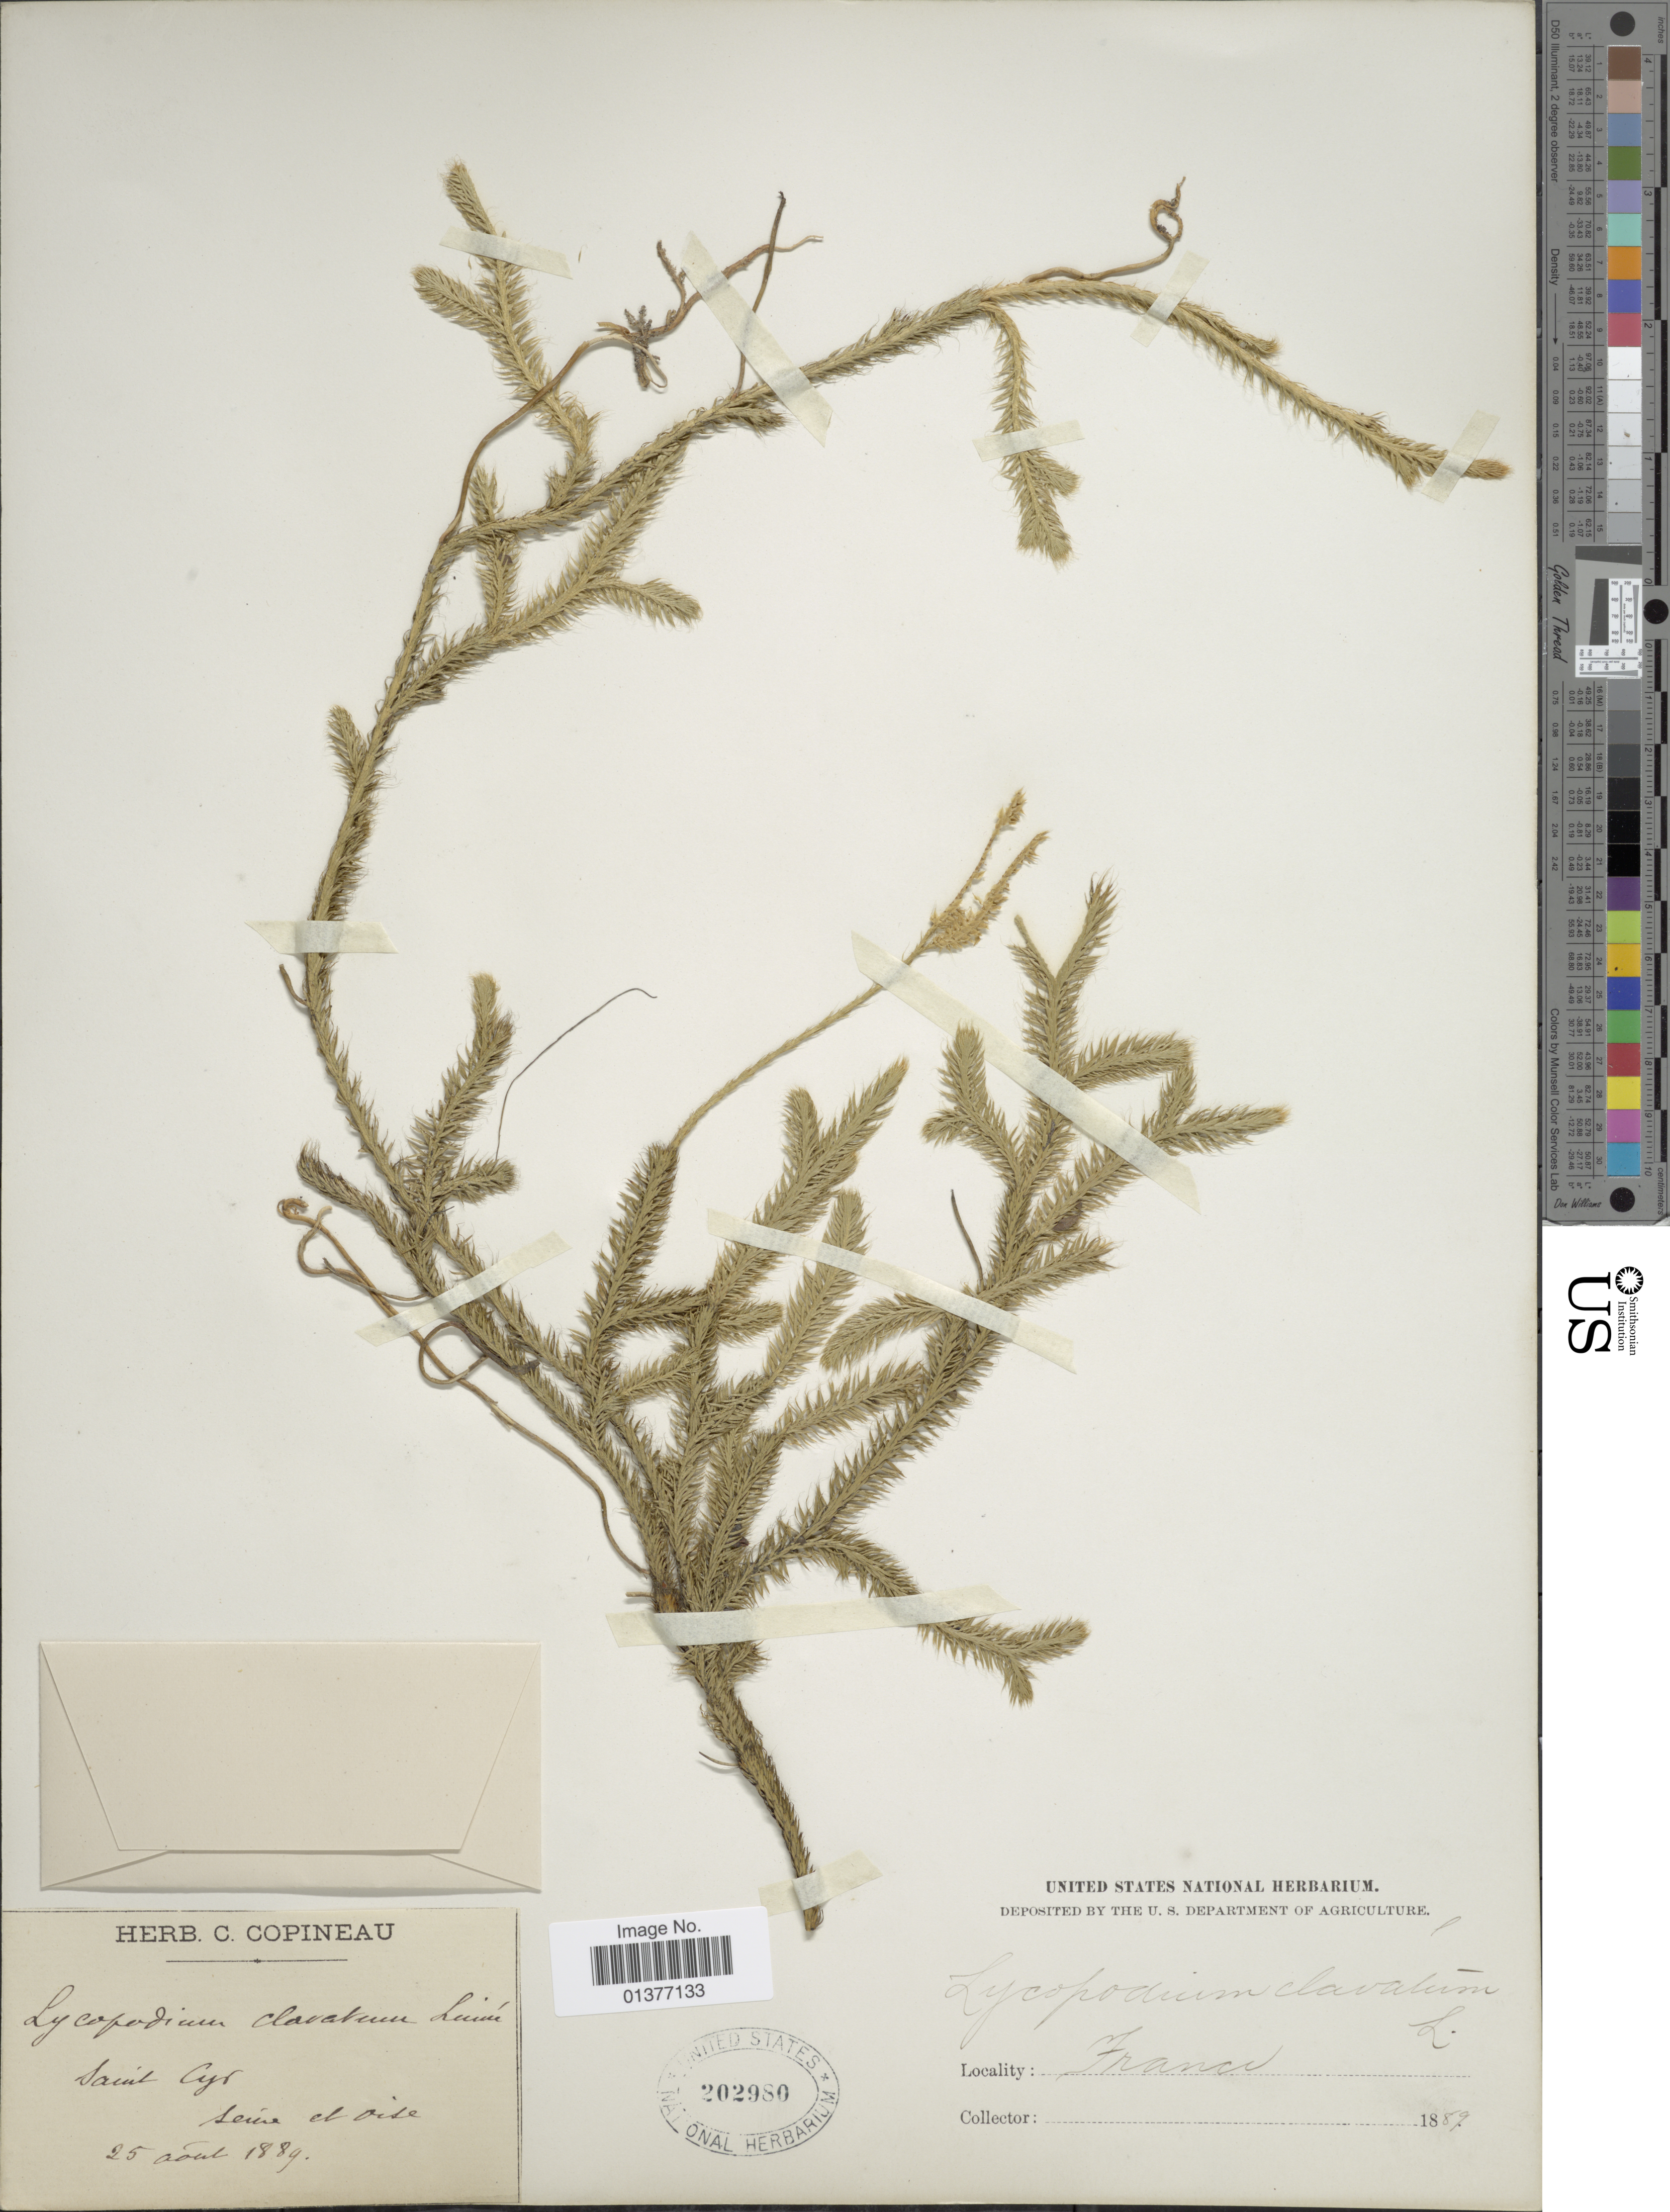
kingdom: Plantae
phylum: Tracheophyta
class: Lycopodiopsida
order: Lycopodiales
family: Lycopodiaceae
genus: Lycopodium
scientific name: Lycopodium clavatum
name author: L.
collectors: ex herb. C. Copineau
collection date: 1889-08-25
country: France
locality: Saint Cyr, seine et Oise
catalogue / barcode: US 202980